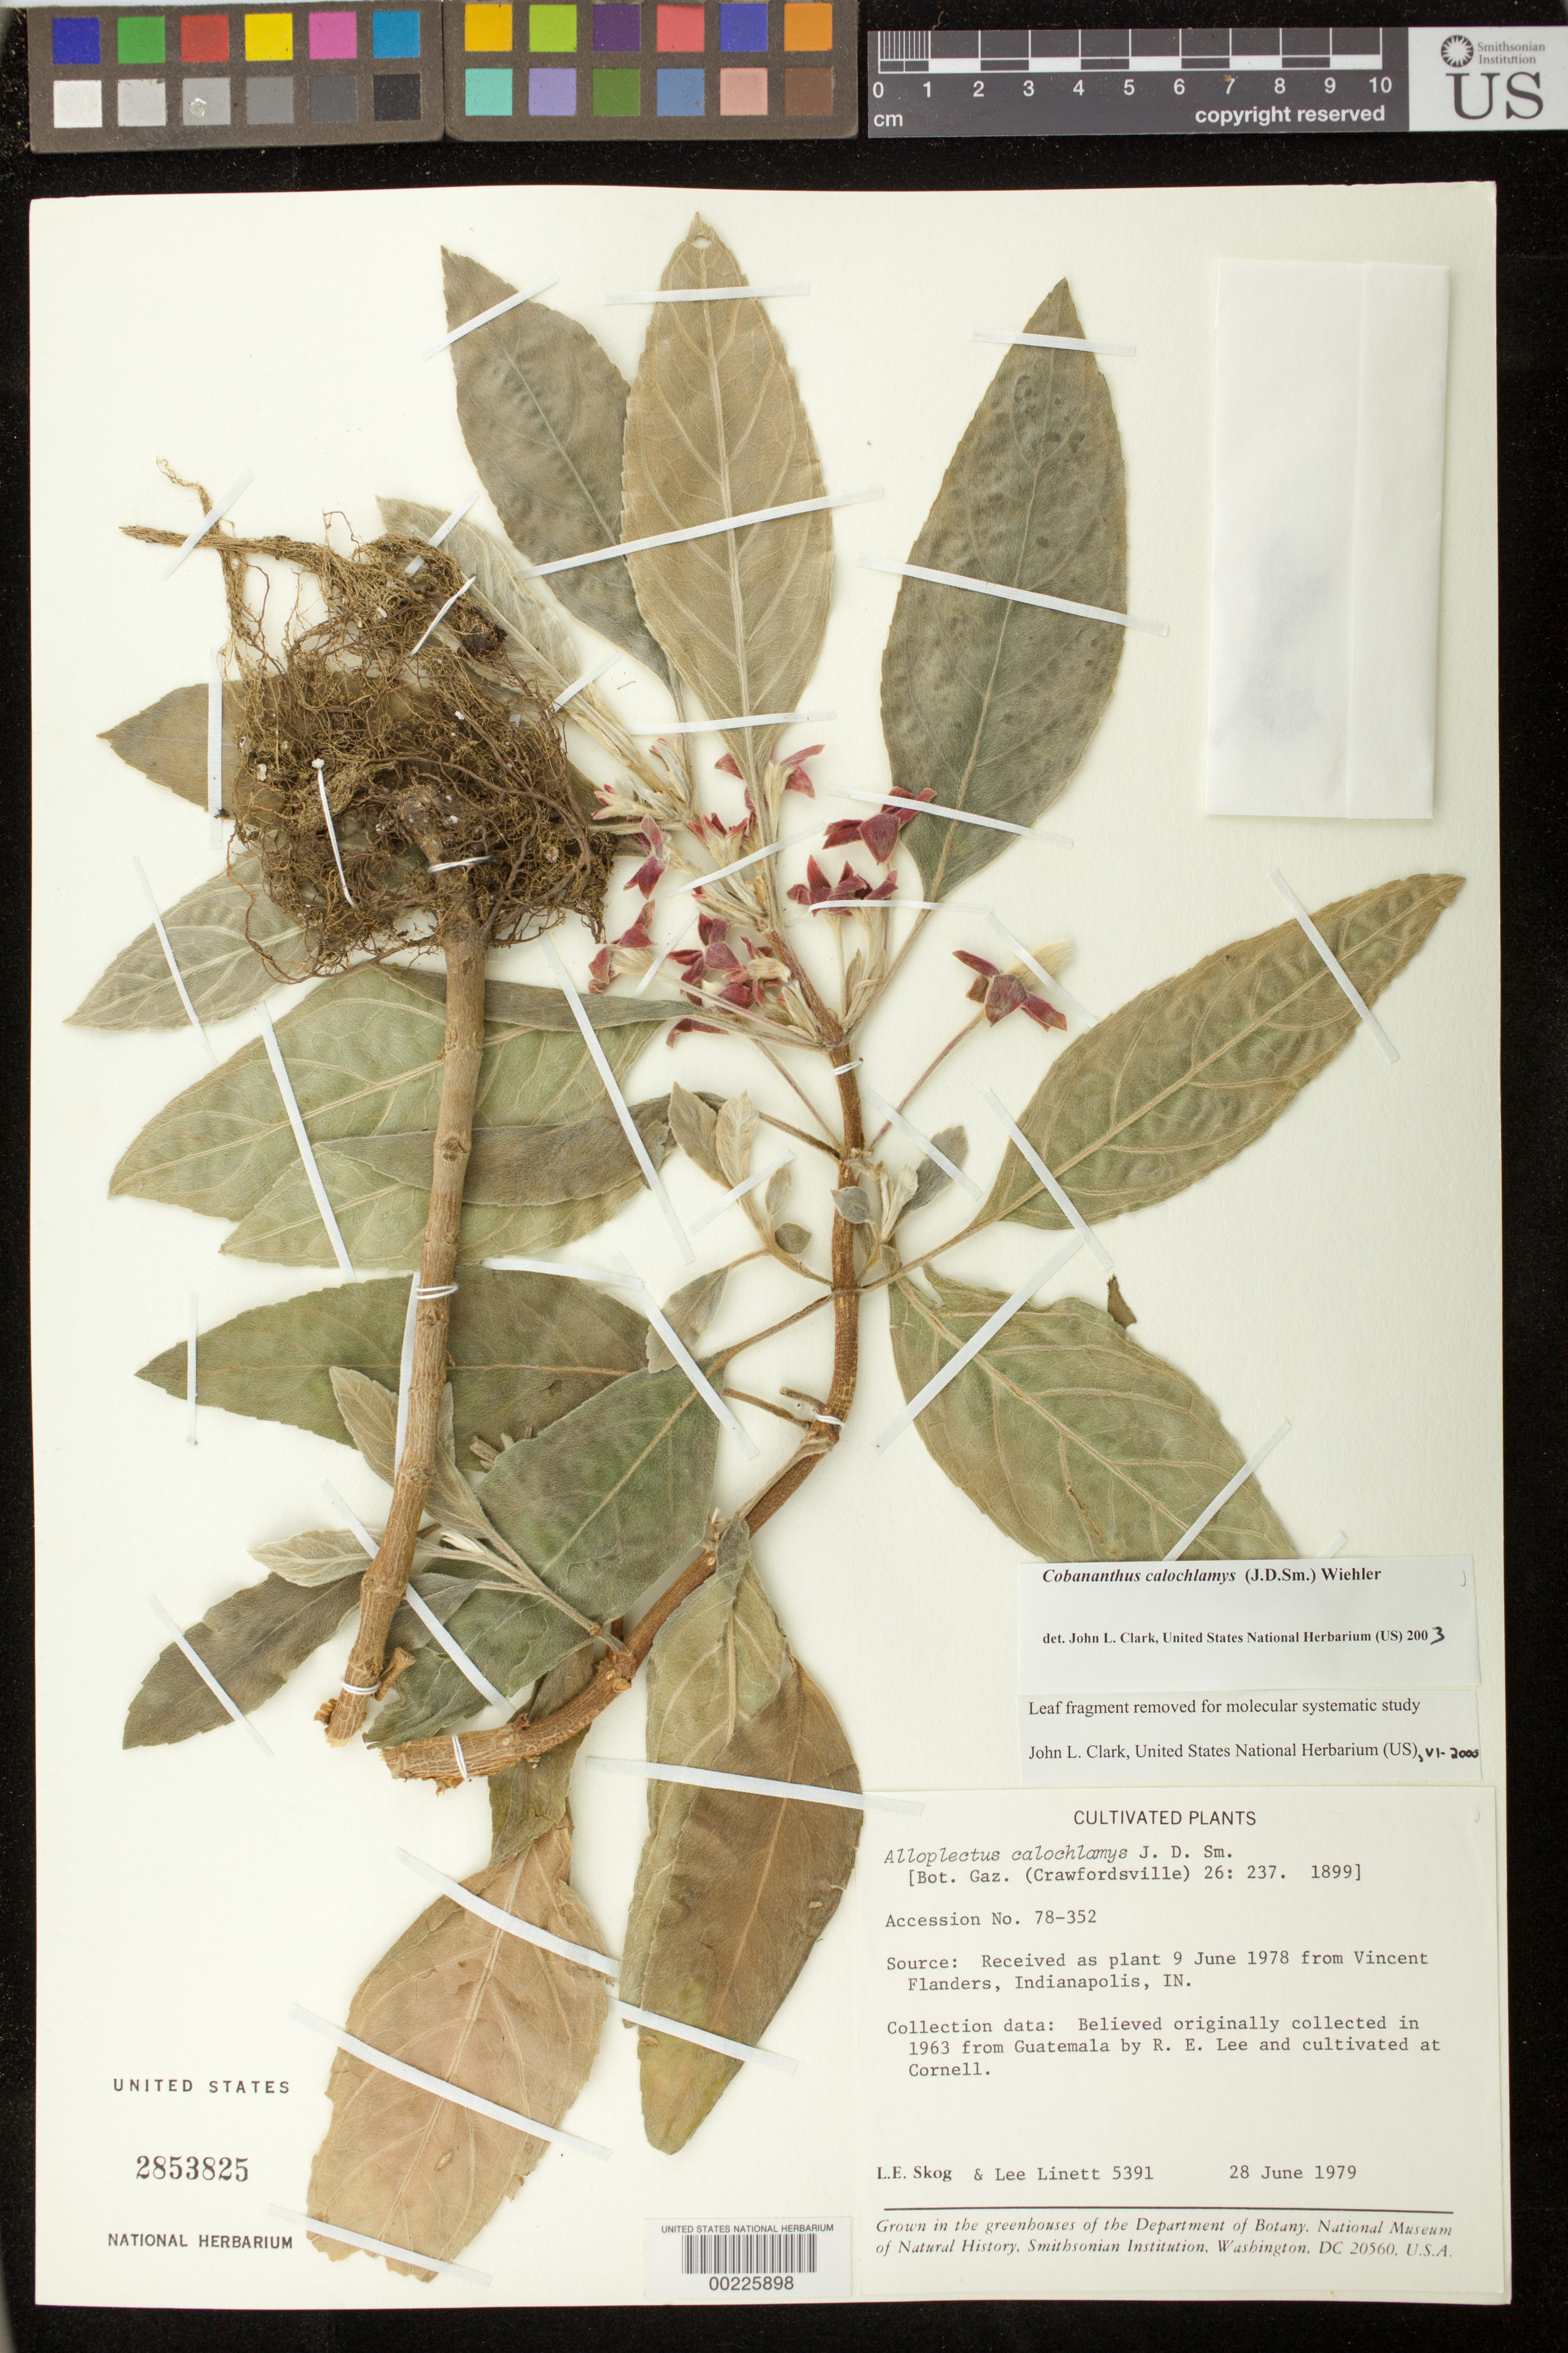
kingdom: Plantae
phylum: Tracheophyta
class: Magnoliopsida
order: Lamiales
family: Gesneriaceae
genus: Cobananthus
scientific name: Cobananthus calochlamys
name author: (Donn. Sm.) Wiehler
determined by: Clark, J. L., (SEL), The Marie Selby Botanical Garden (UNITED STATES)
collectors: L. E. Skog & L. Linett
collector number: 5391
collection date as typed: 28 Jun 1979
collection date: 1979-06-28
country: United States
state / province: District of Columbia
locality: Grown in the greenhouses of the Dept. of Botany, NMNH, Smithsonian Institution, Washington, DC. [orig. Guatemala?]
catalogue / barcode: US 2853825